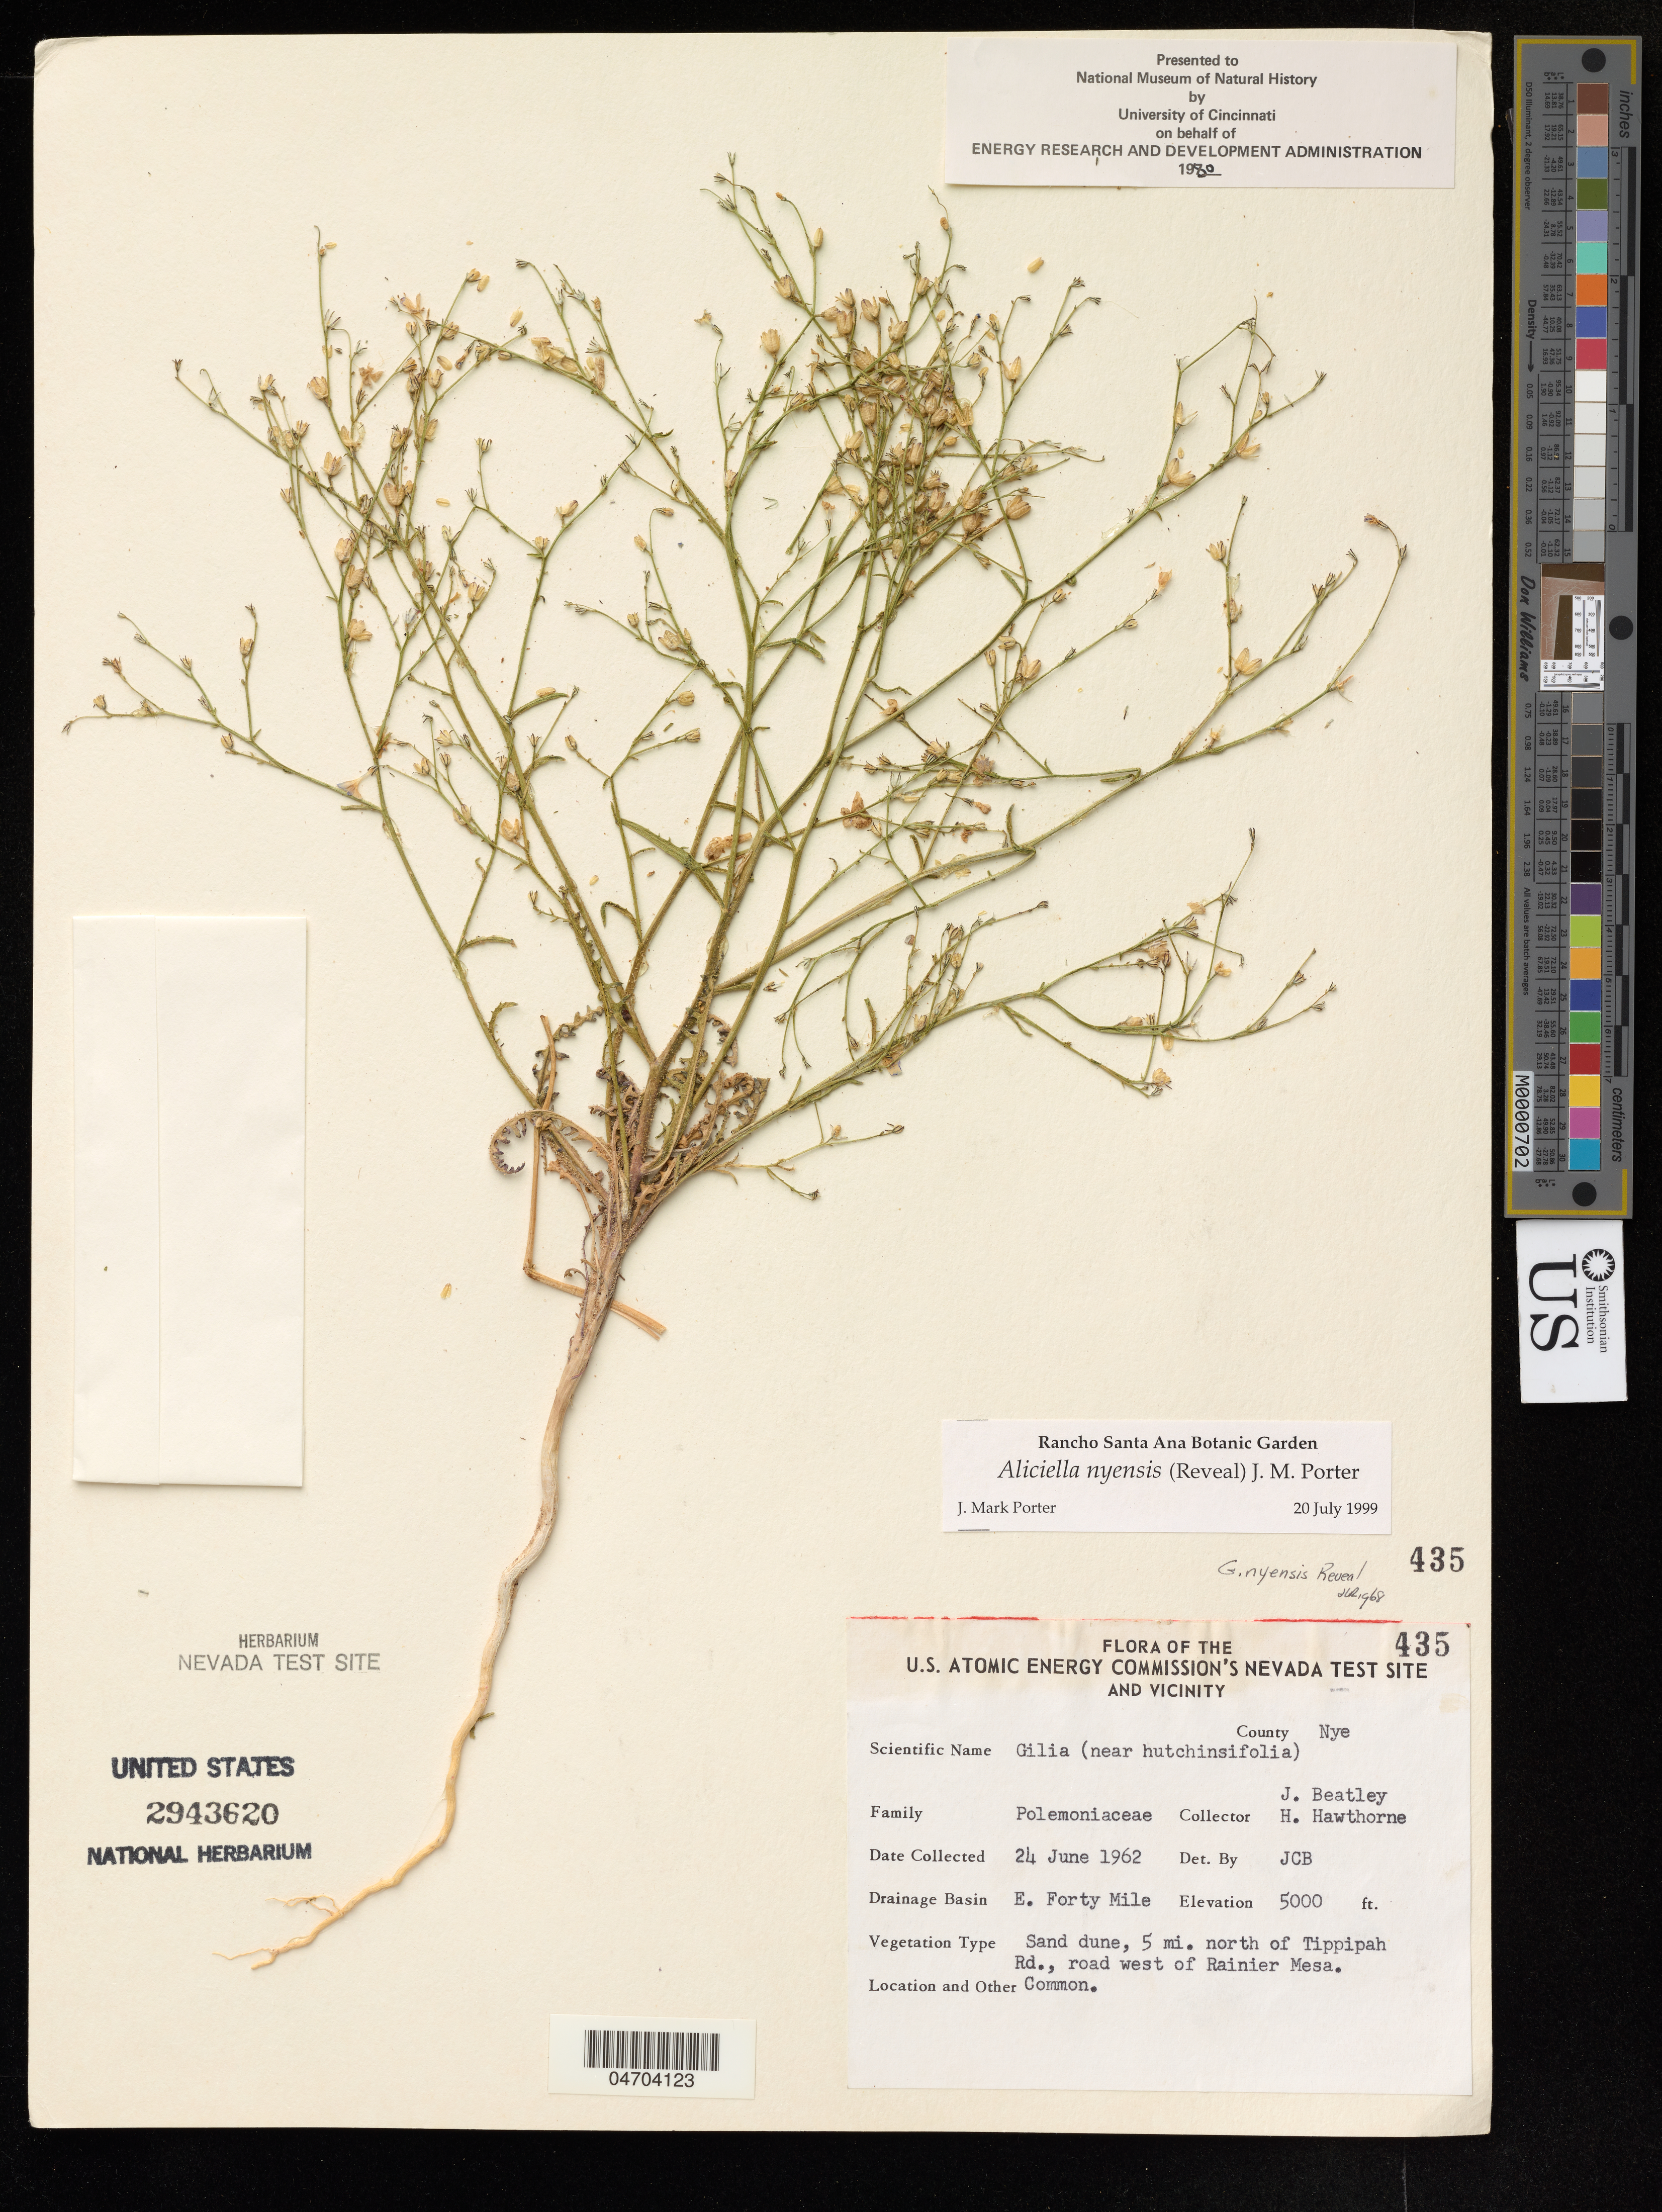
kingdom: Plantae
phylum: Tracheophyta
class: Magnoliopsida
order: Ericales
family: Polemoniaceae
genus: Aliciella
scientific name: Aliciella nyensis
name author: (Reveal) J.M. Porter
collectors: J. Beatley & H. Hawthorne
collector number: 435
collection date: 1962-06-24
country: United States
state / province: Nevada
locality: County Nye, E. Forty Mile, Sand dune, 5 mi. north of Tippipah Rd., road west of Rainier Mesa.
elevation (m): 1524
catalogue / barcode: US 2943620